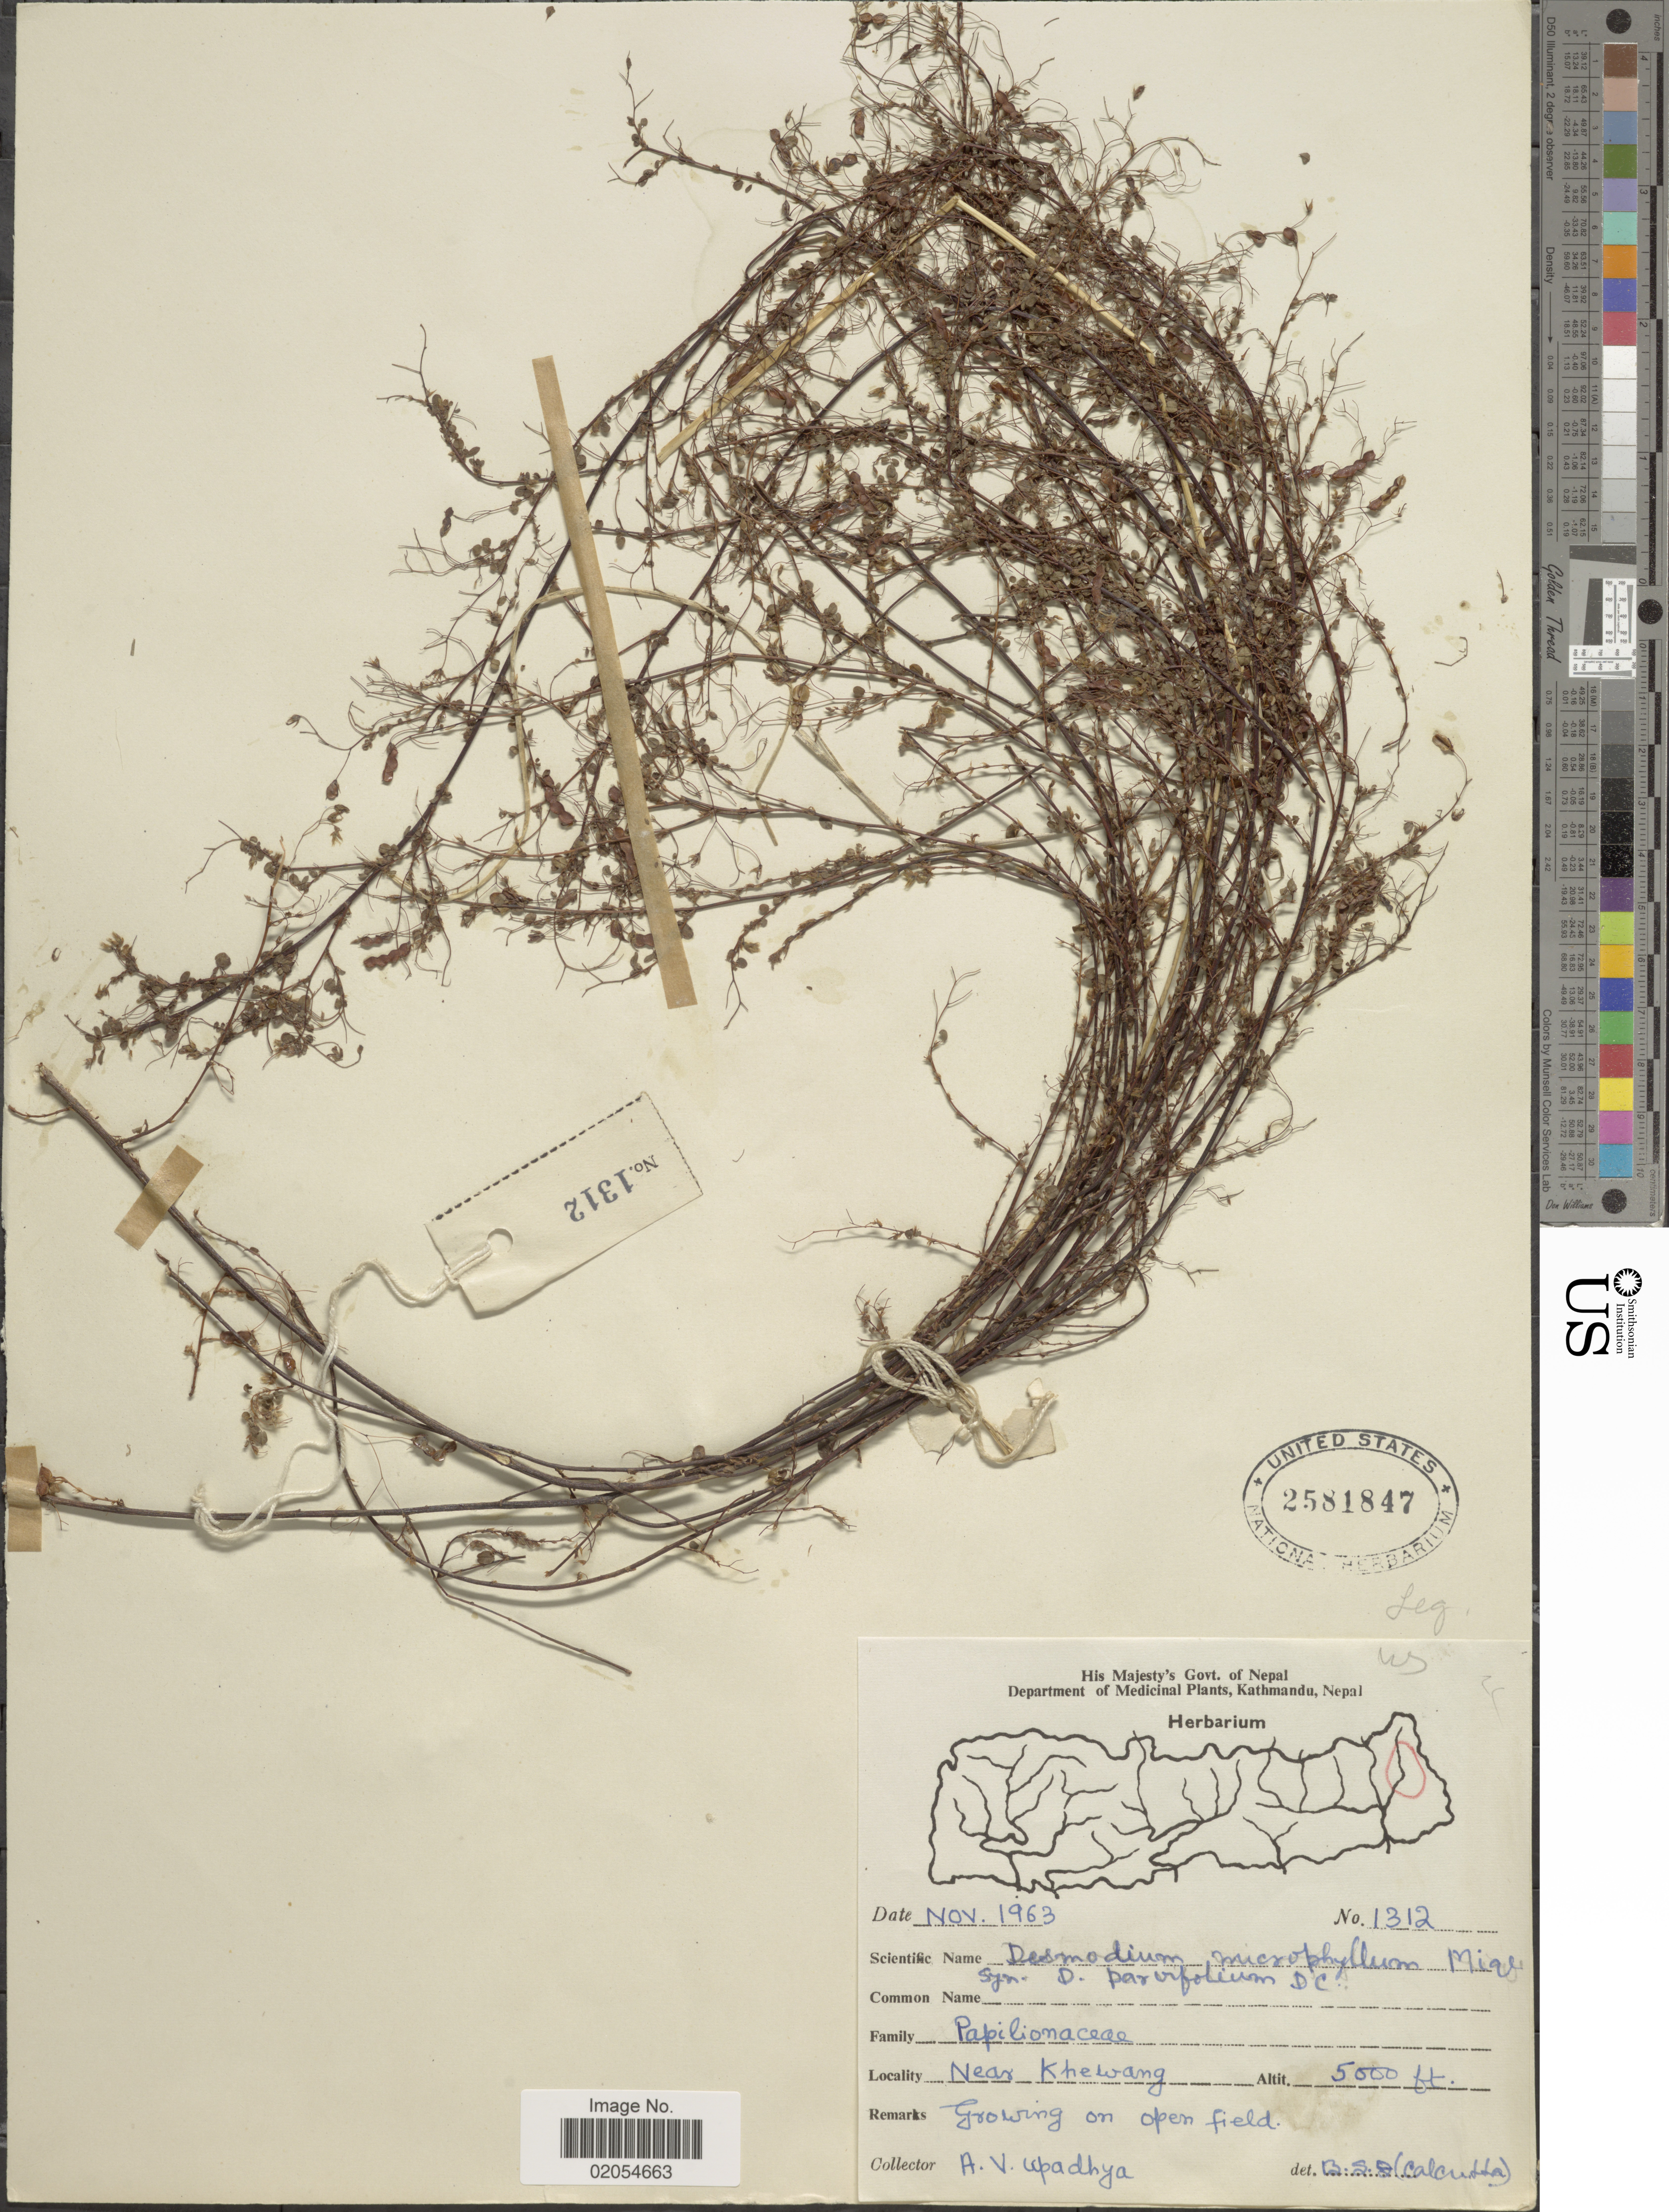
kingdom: Plantae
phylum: Tracheophyta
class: Magnoliopsida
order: Fabales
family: Fabaceae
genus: Leptodesmia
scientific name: Leptodesmia microphylla var. microphylla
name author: (Thunb.) H. Ohashi & K. Ohashi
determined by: Strong, Mark T., (BOT), Smithsonian Institution - National Museum of Natural History (UNITED STATES)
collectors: A. Upadhya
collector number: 1312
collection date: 1963-11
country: Nepal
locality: Near Khewang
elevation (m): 1524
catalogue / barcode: US 2581847